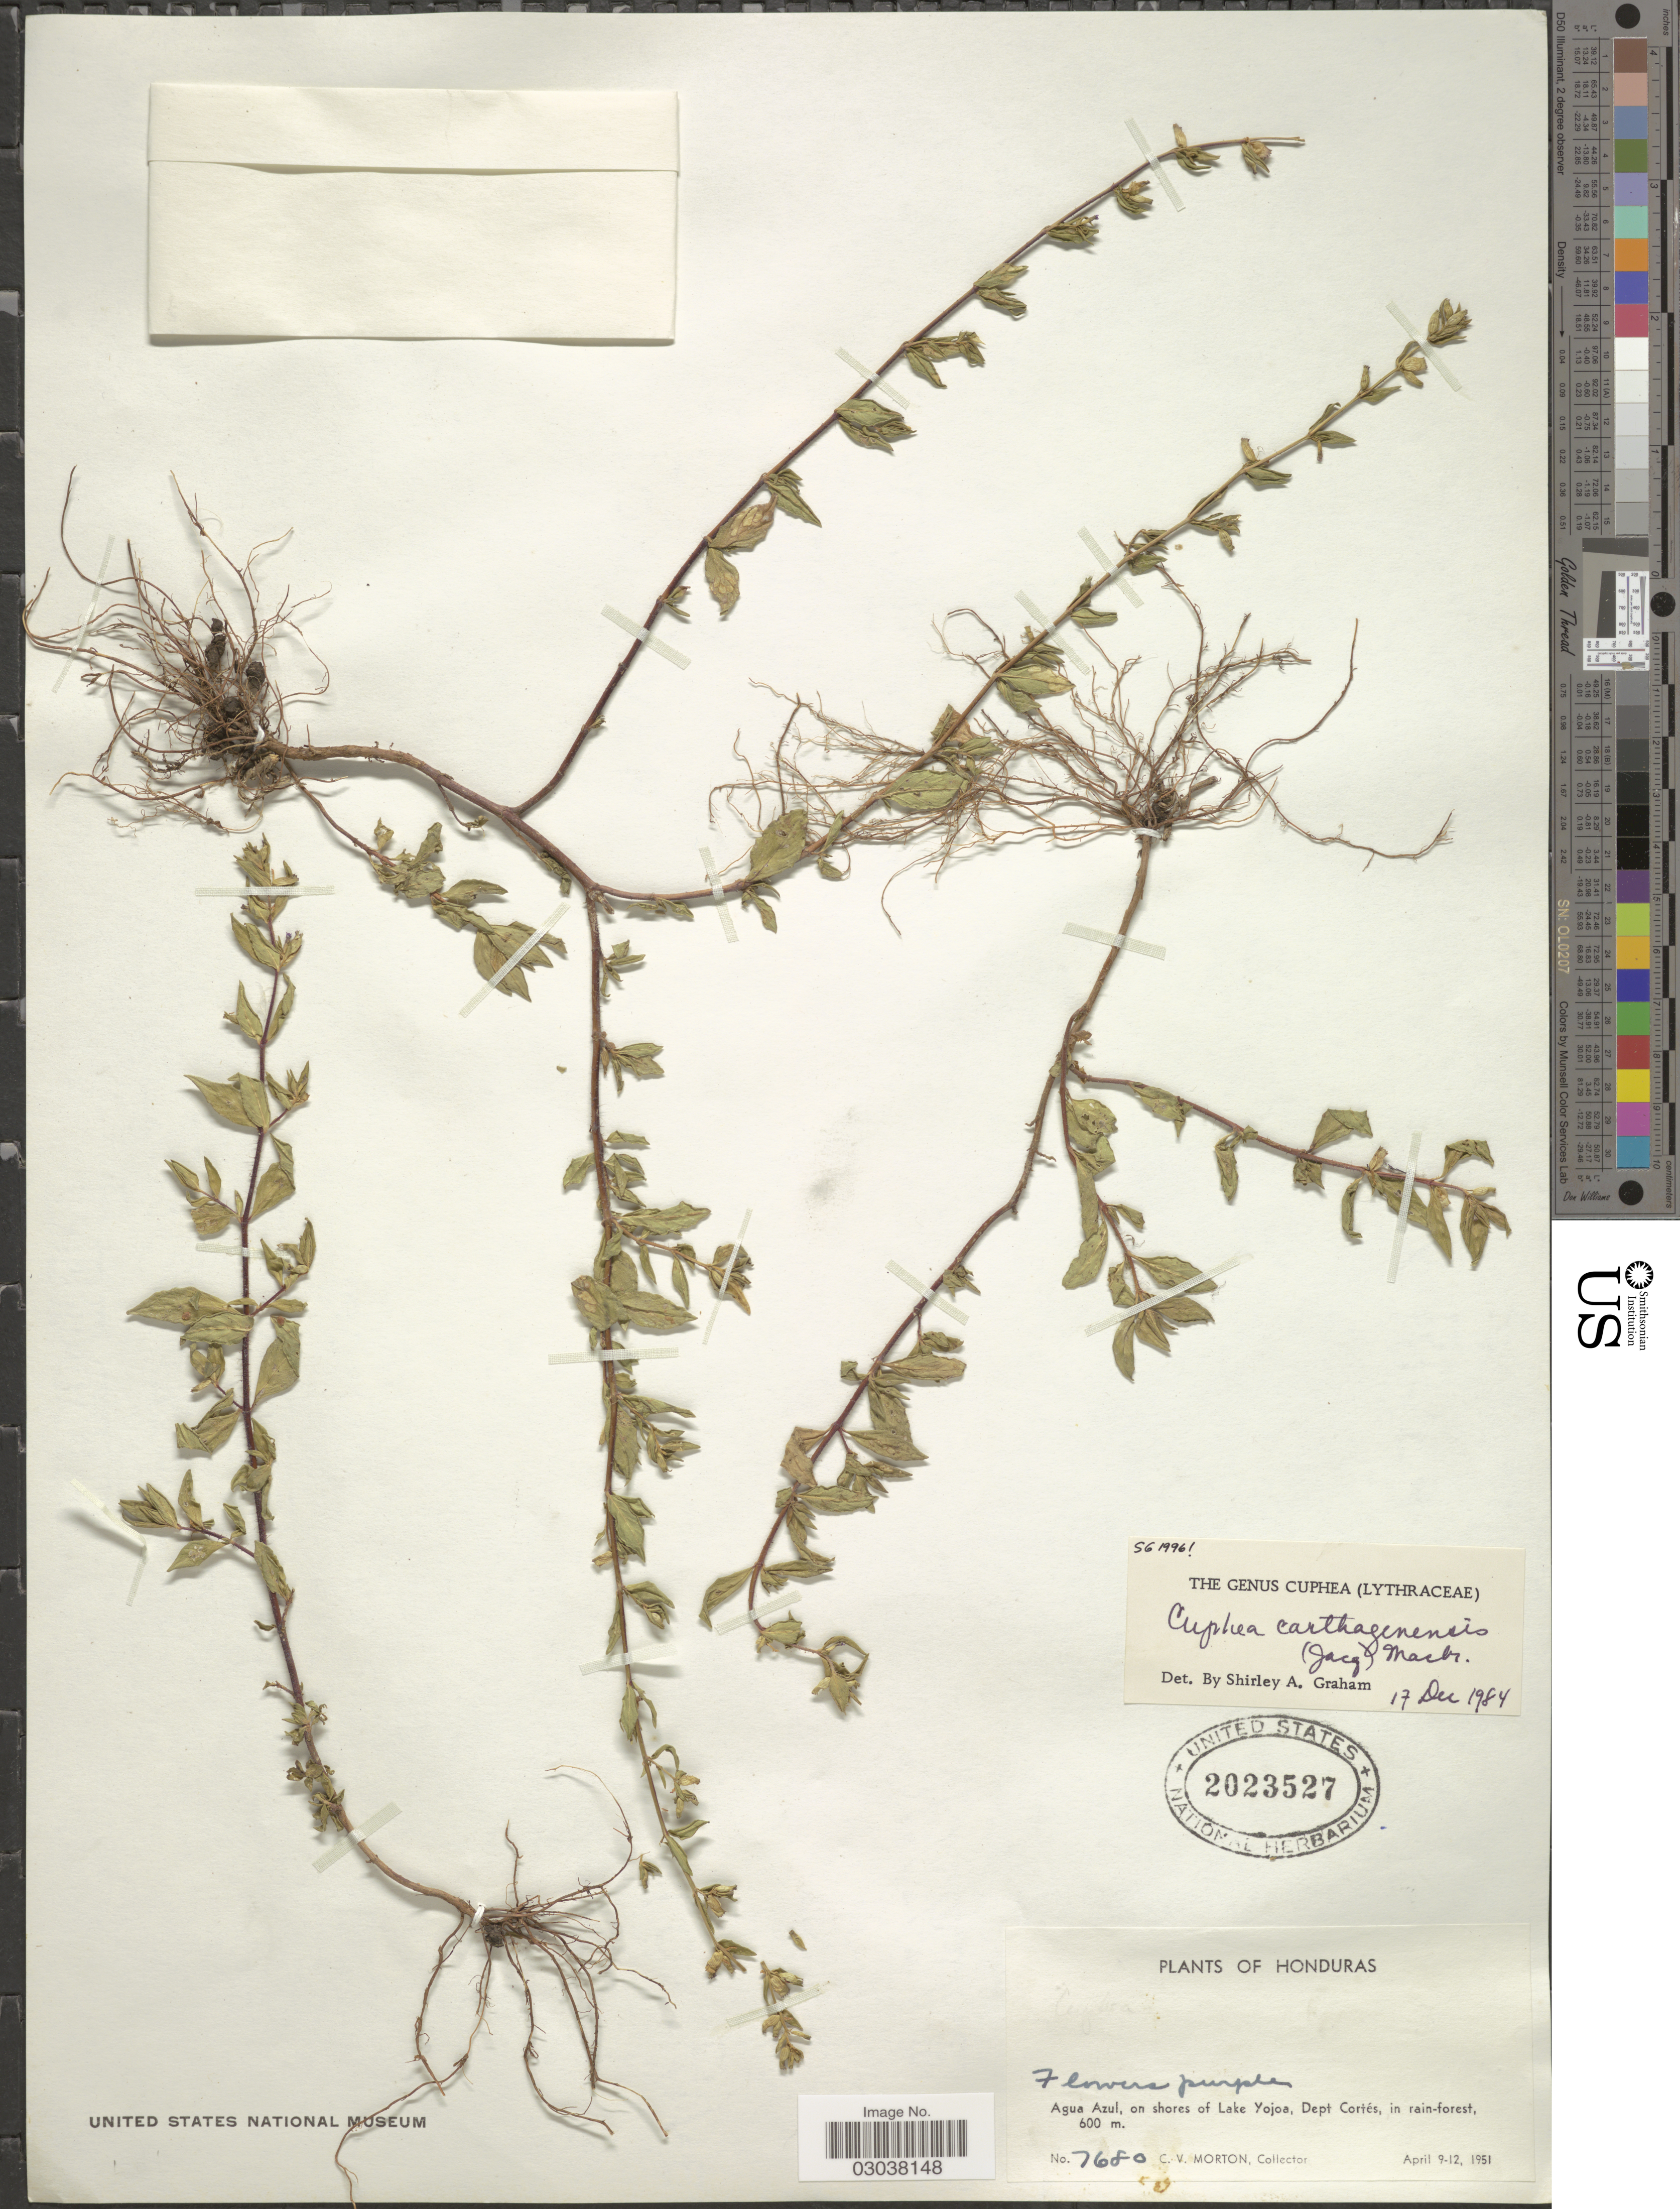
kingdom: Plantae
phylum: Tracheophyta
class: Magnoliopsida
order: Myrtales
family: Lythraceae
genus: Cuphea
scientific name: Cuphea carthagenensis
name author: (Jacq.) J.F. Macbr.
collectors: C. V. Morton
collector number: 7680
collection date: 1951-04-09/1951-04-12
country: Honduras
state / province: Cortés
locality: Agua Azul, on shores of Lake Yojoa, Dept. Cortés.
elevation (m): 600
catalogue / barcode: US 2023527